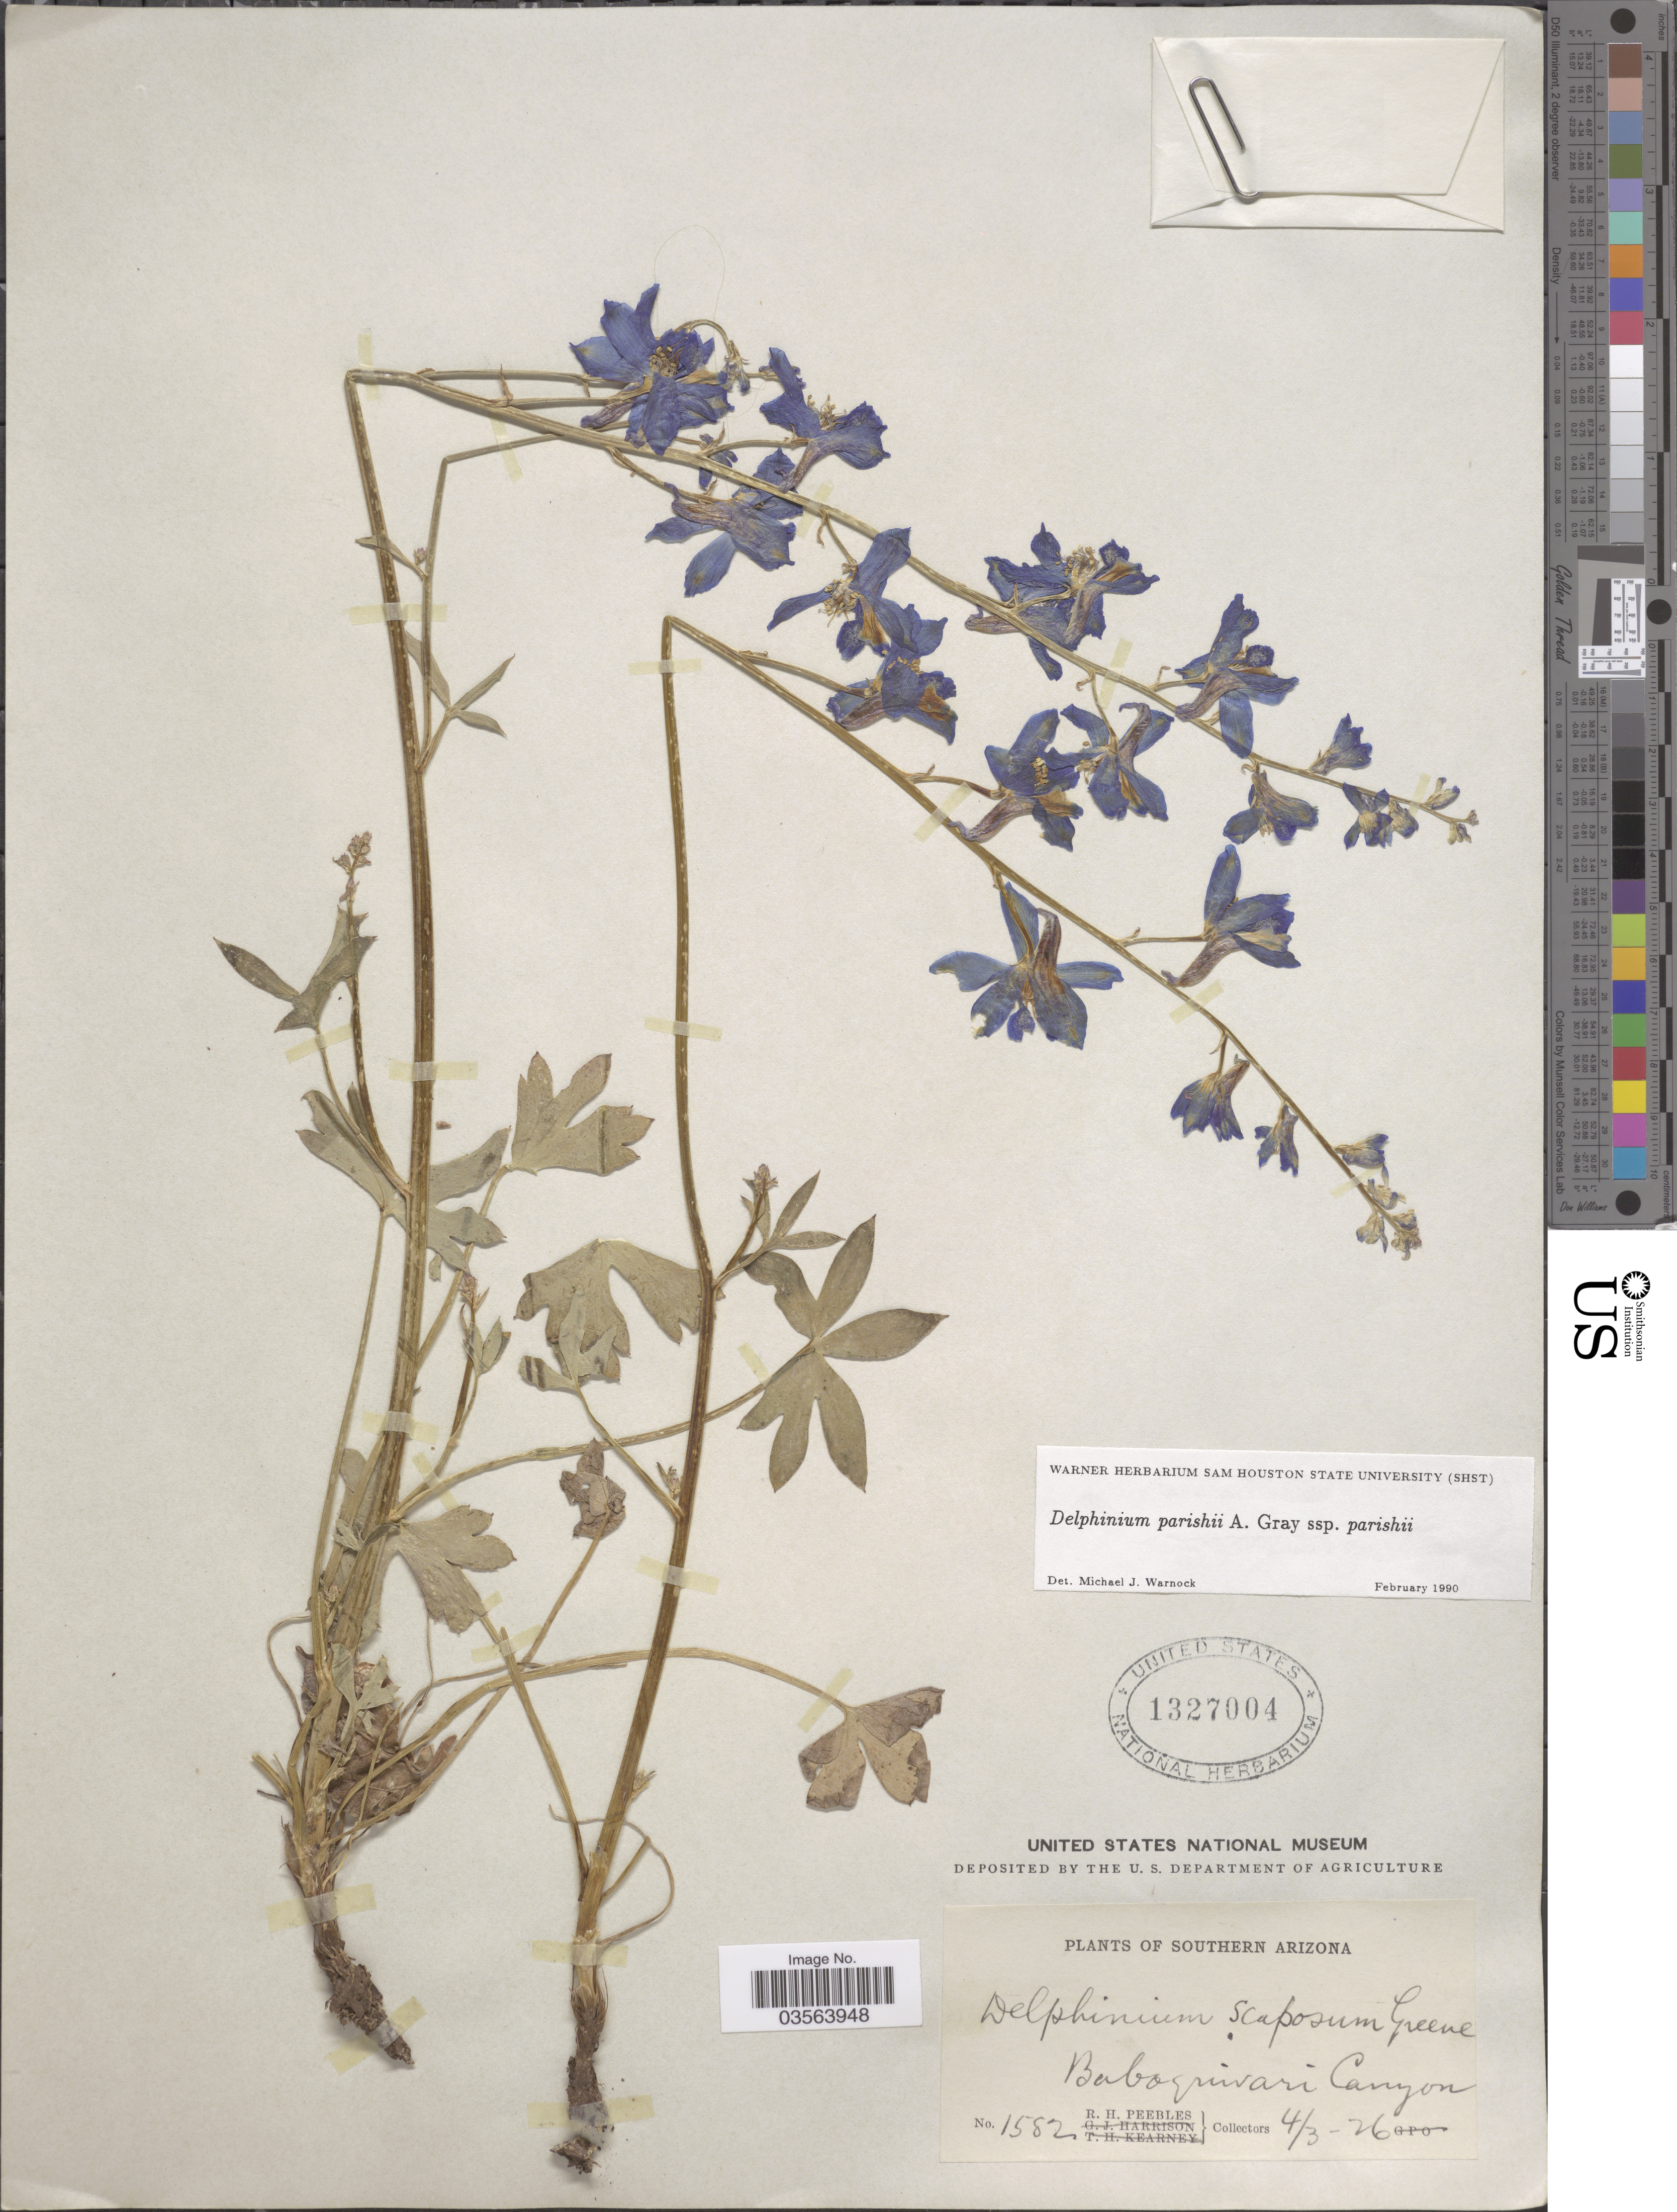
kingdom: Plantae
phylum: Tracheophyta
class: Magnoliopsida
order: Ranunculales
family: Ranunculaceae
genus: Delphinium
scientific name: Delphinium parishii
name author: A. Gray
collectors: R. H. Peebles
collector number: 1582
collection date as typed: Transcribed d/m/y: 3/4/26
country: United States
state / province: Arizona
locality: Southern Arizona. Baboquivari Canyon.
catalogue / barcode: US 1327004